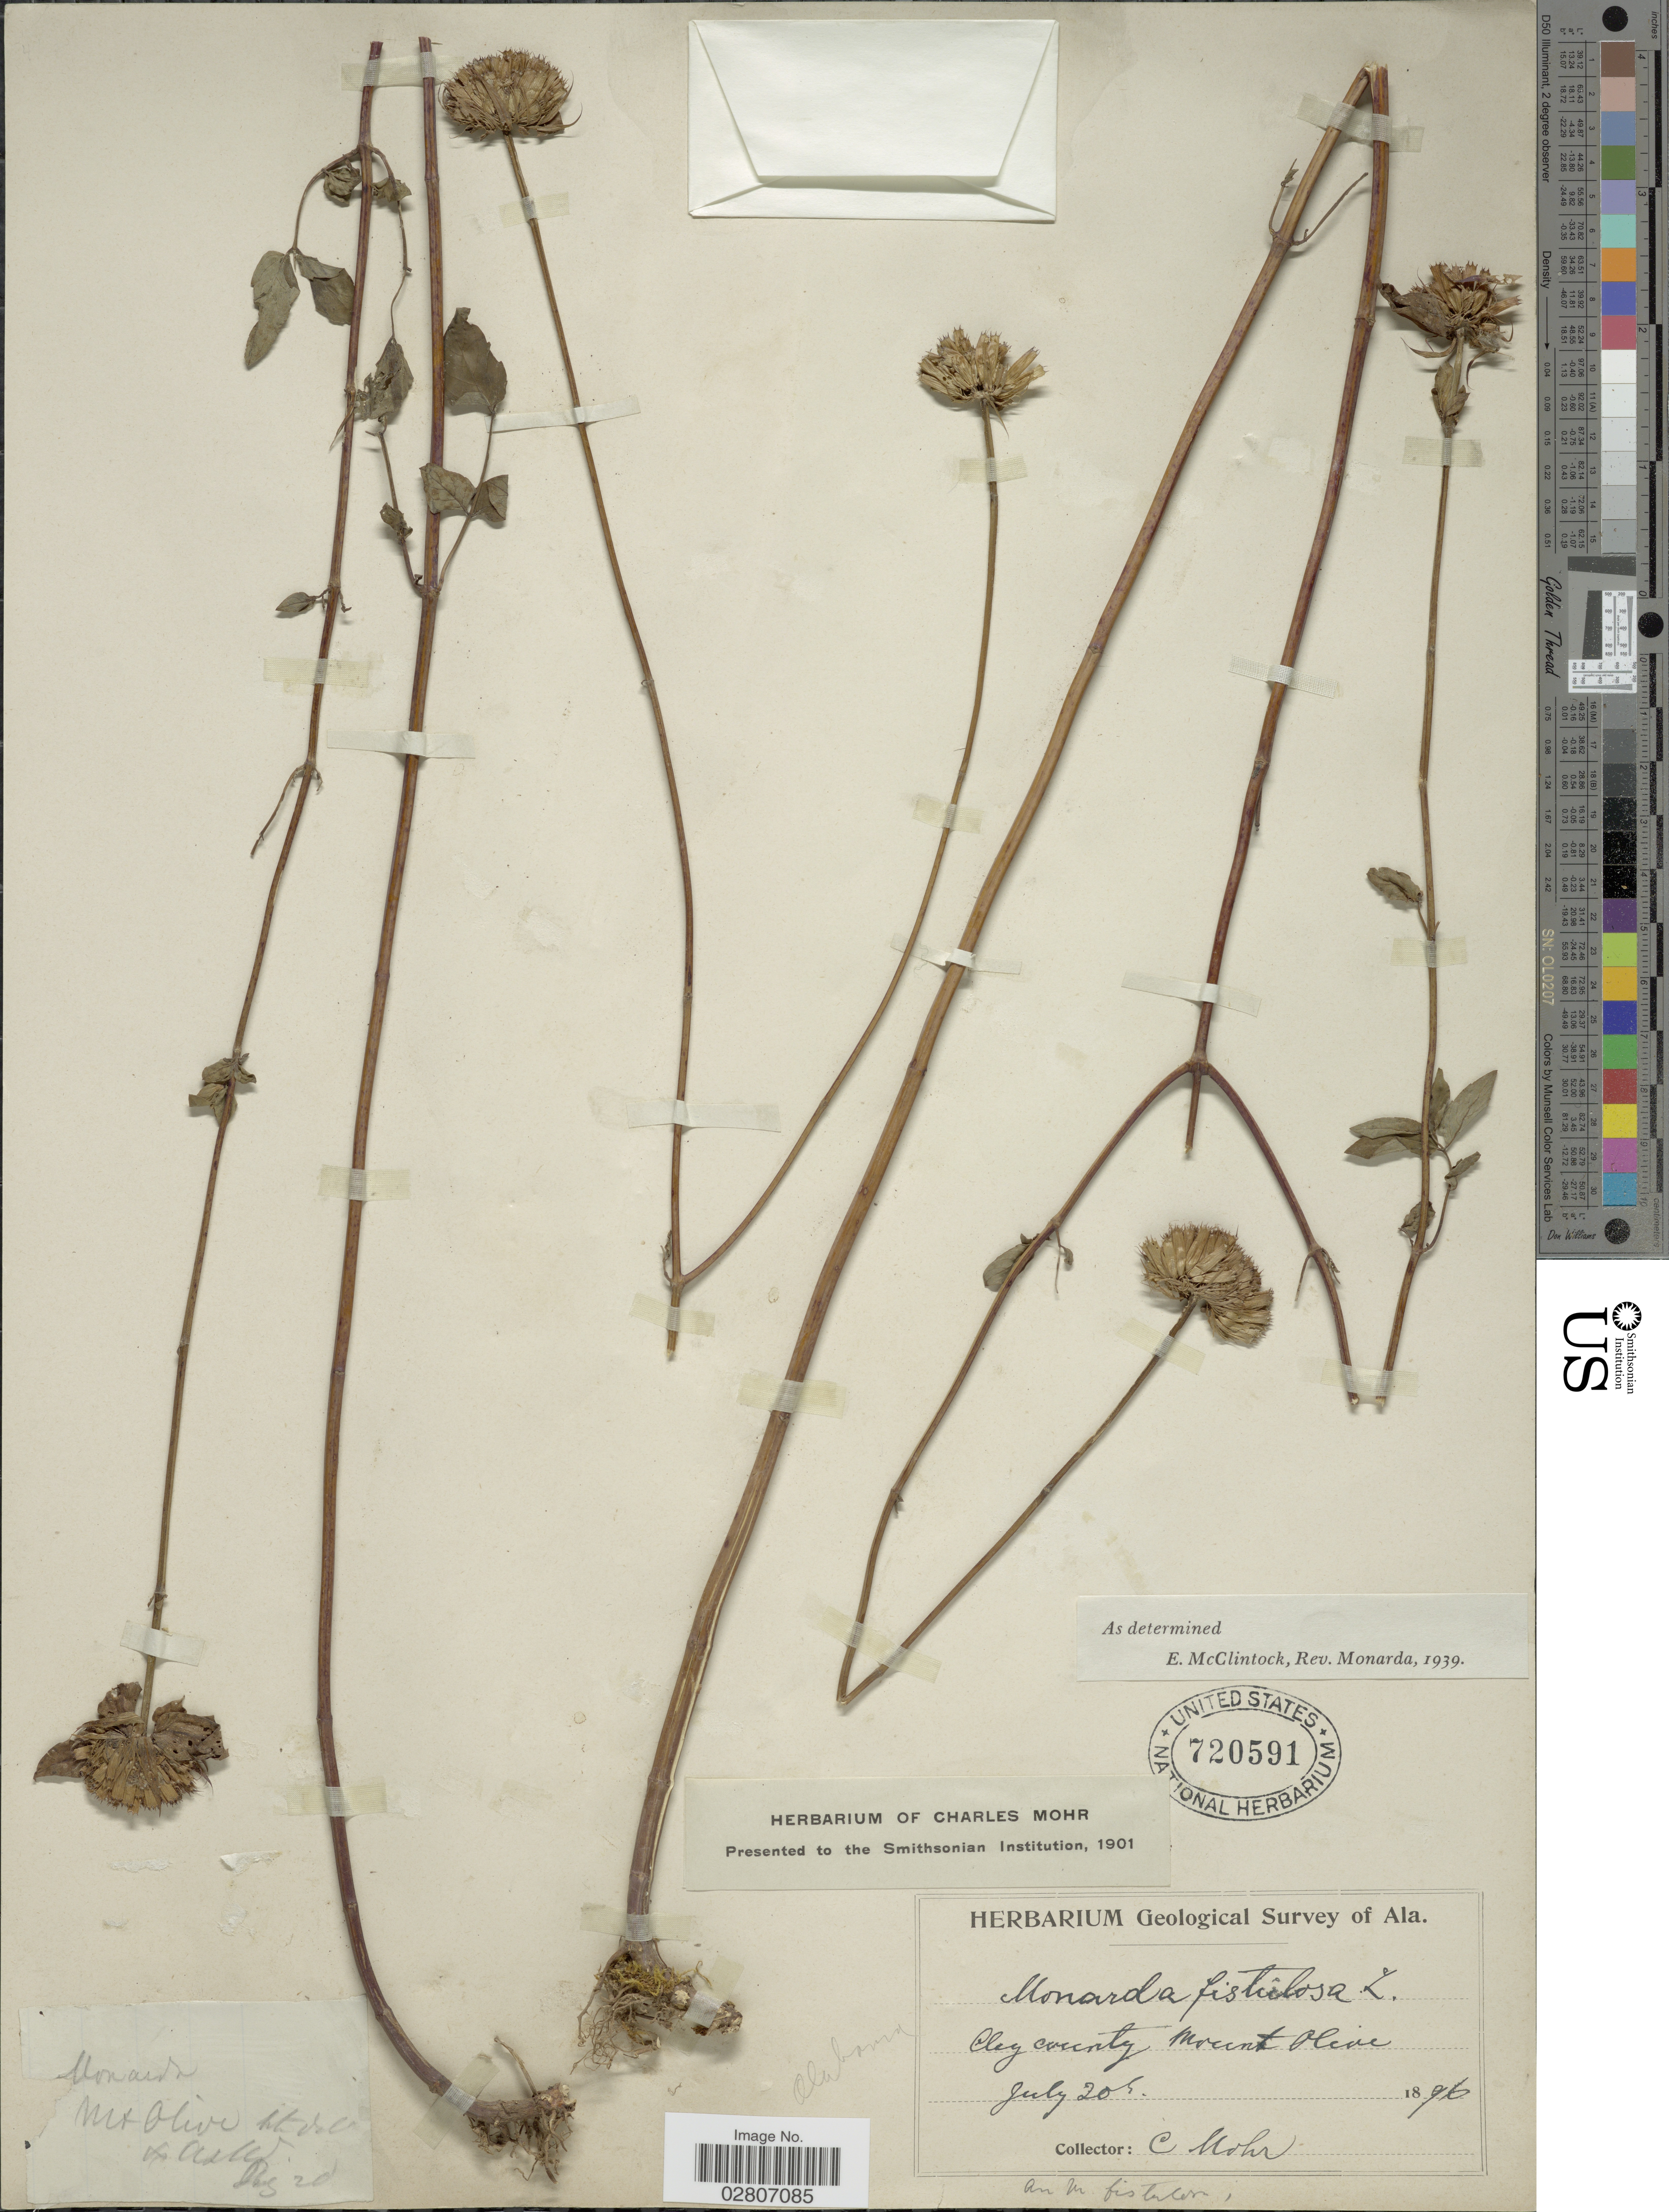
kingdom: Plantae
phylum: Tracheophyta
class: Magnoliopsida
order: Lamiales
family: Lamiaceae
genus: Monarda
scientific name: Monarda fistulosa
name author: L.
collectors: Mohr, C. T. (herbarium)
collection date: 1896-07-20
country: United States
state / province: Alabama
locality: Clay County Mount Olive.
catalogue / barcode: US 720591